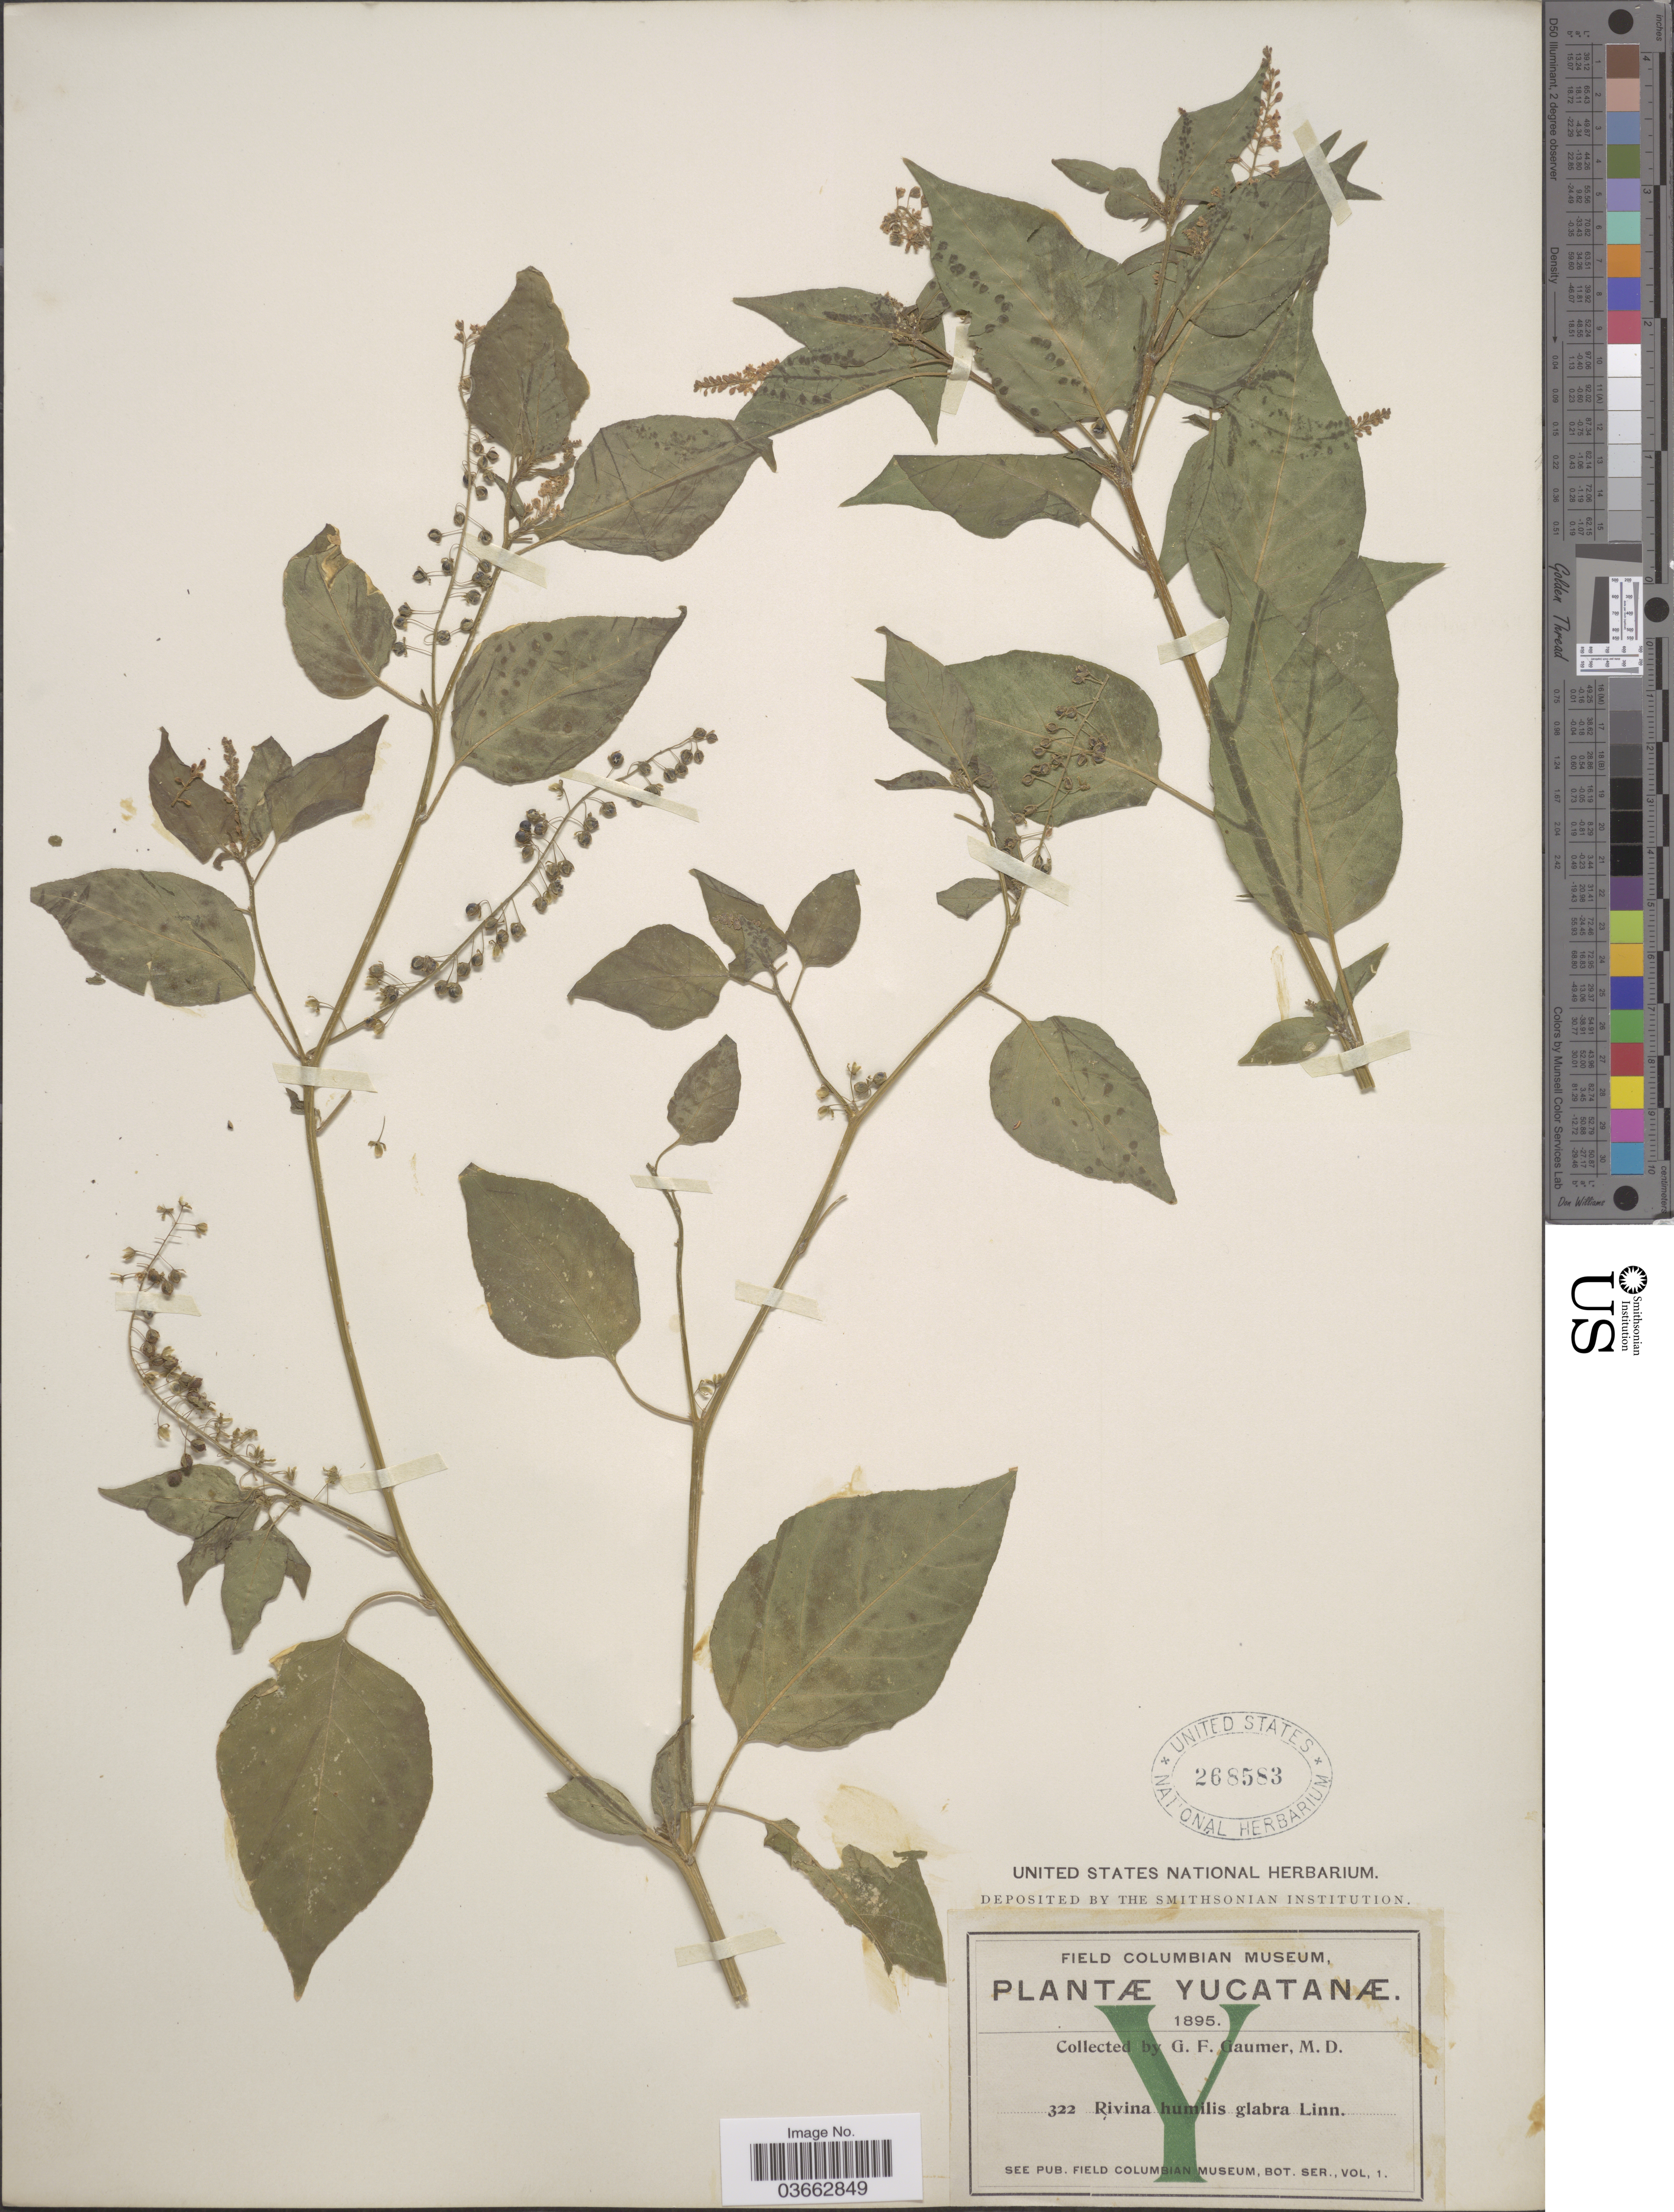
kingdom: Plantae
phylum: Tracheophyta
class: Magnoliopsida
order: Caryophyllales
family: Phytolaccaceae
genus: Rivina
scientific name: Rivina humilis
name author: L.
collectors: G. F. Gaumer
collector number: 322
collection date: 1895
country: Mexico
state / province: Yucatán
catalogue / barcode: US 268583